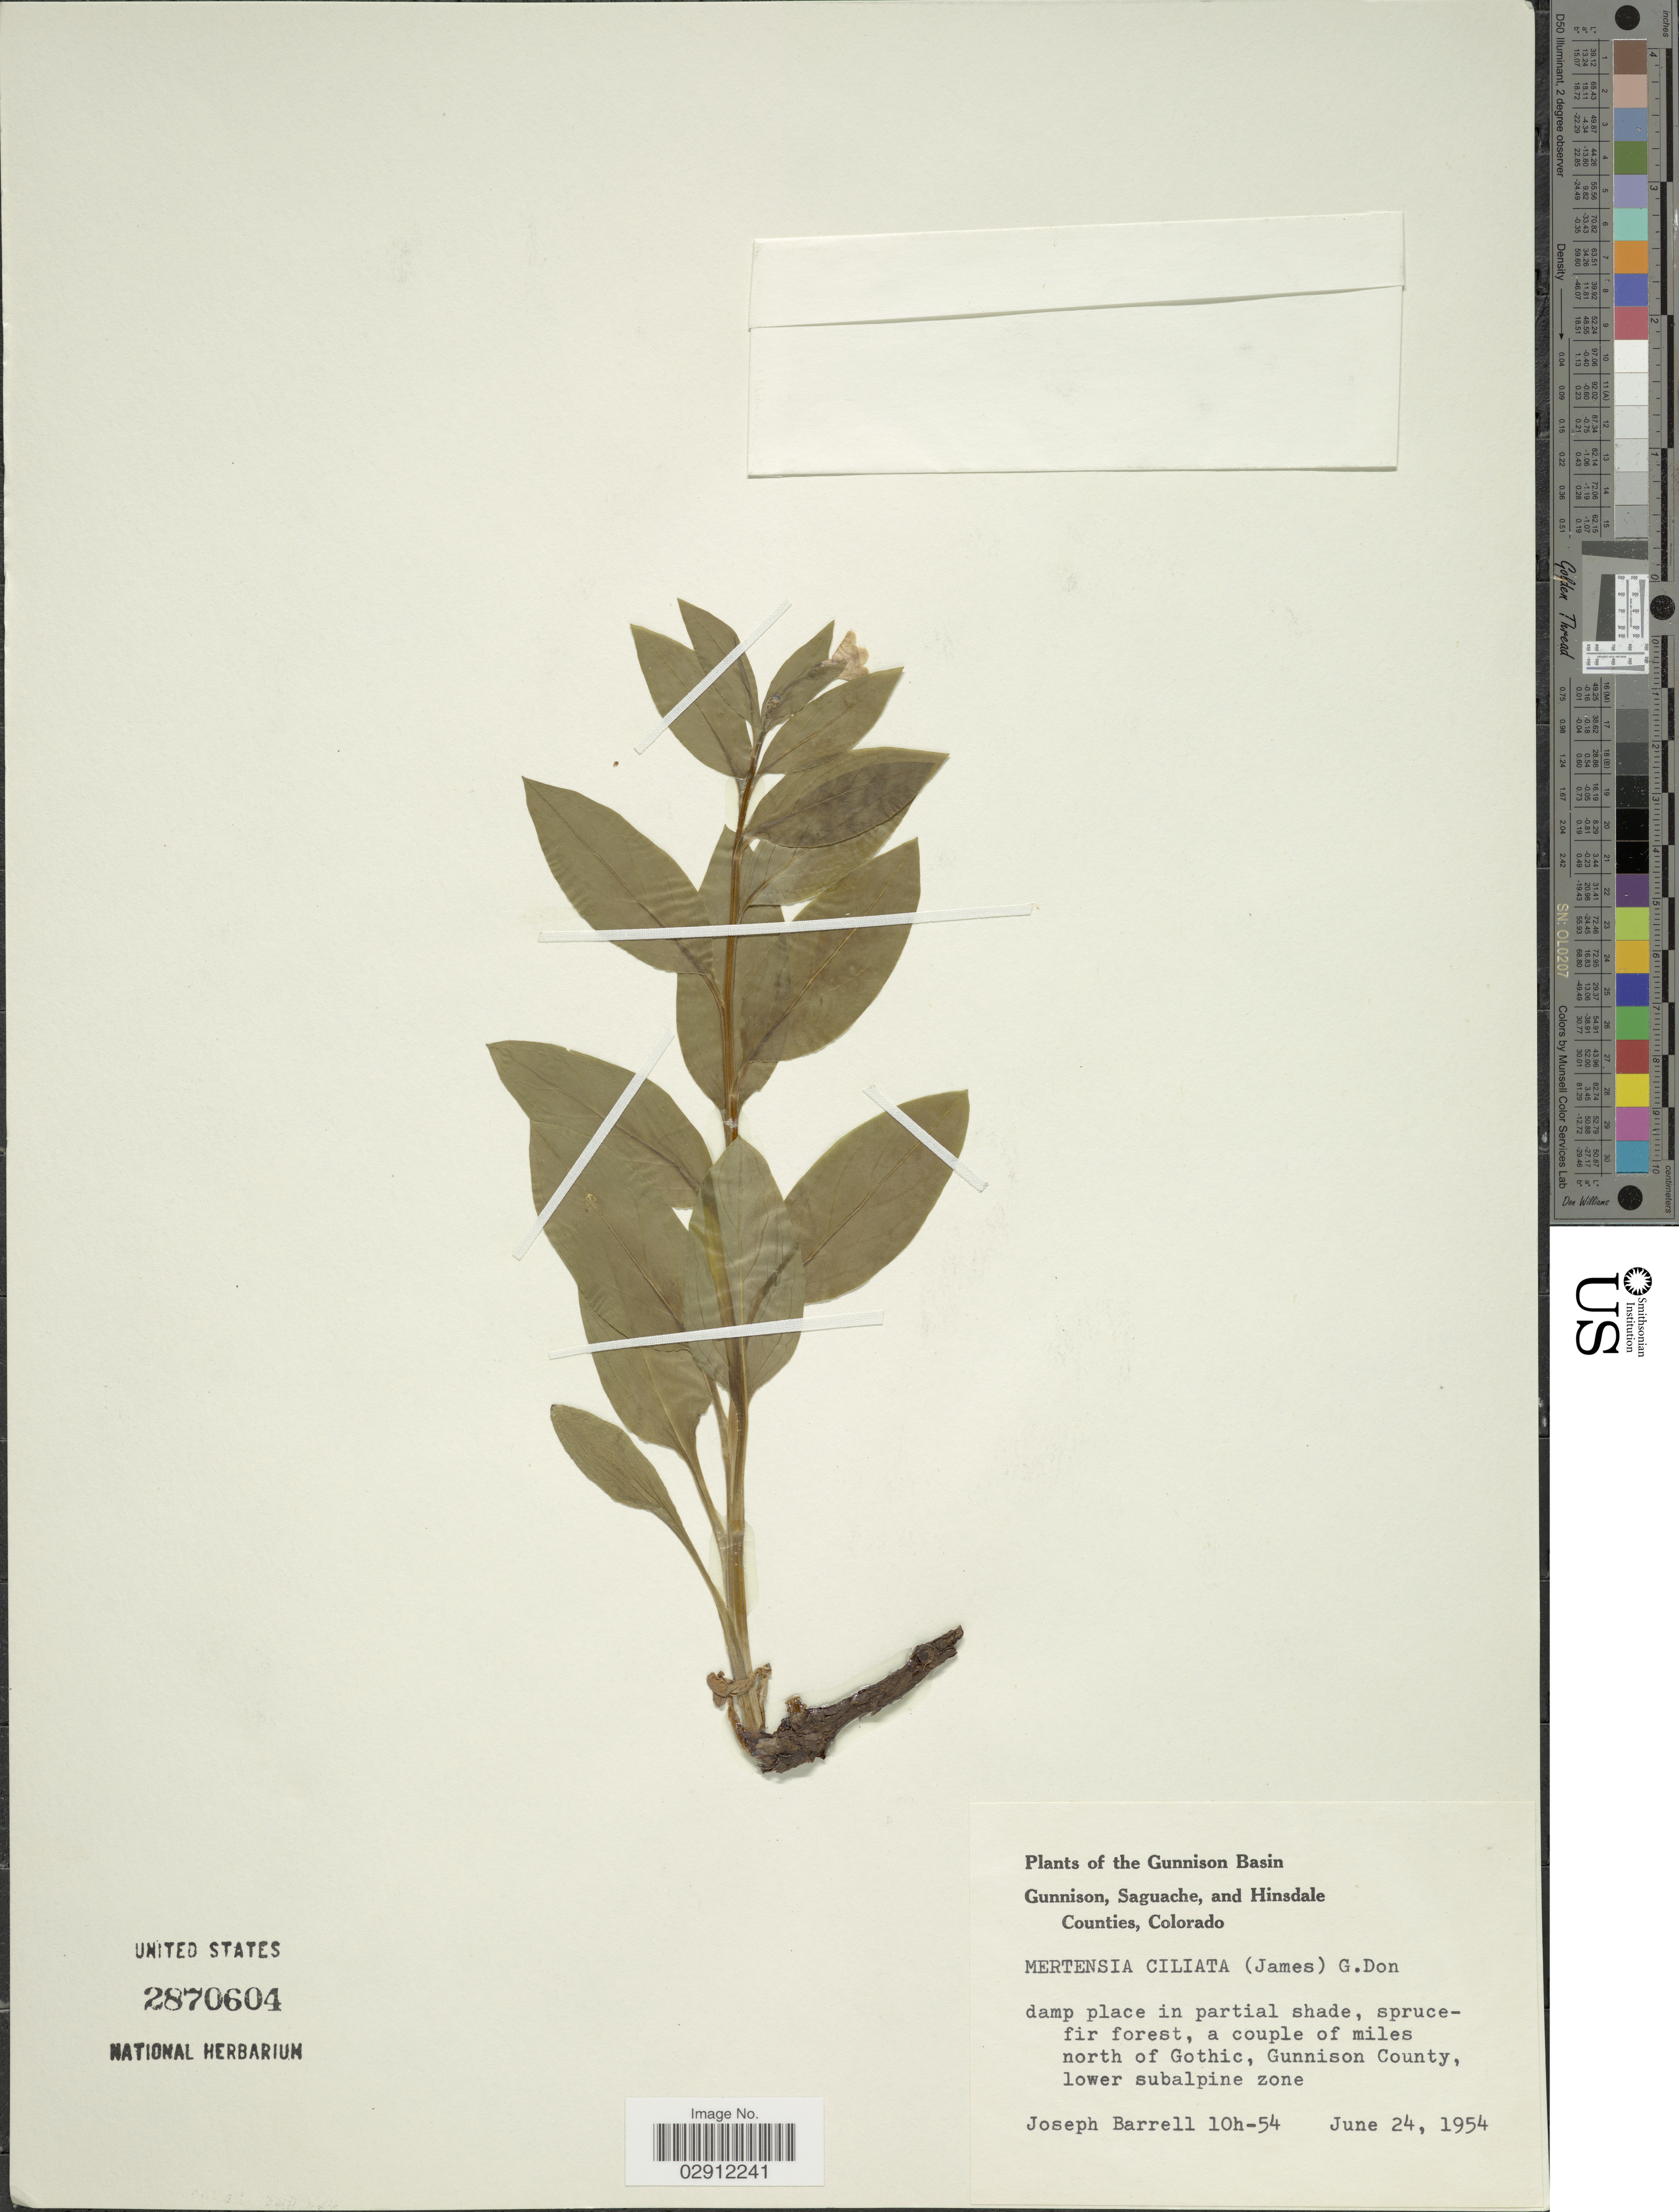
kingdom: Plantae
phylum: Tracheophyta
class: Magnoliopsida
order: Boraginales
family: Boraginaceae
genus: Mertensia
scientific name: Mertensia ciliata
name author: (James) G. Don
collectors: J. Barrell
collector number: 10h-54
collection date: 1954-06-24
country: United States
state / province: Colorado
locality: Gunnison Basin. A couple of miles north of Gothic, Gunnison County.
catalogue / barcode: US 2870604